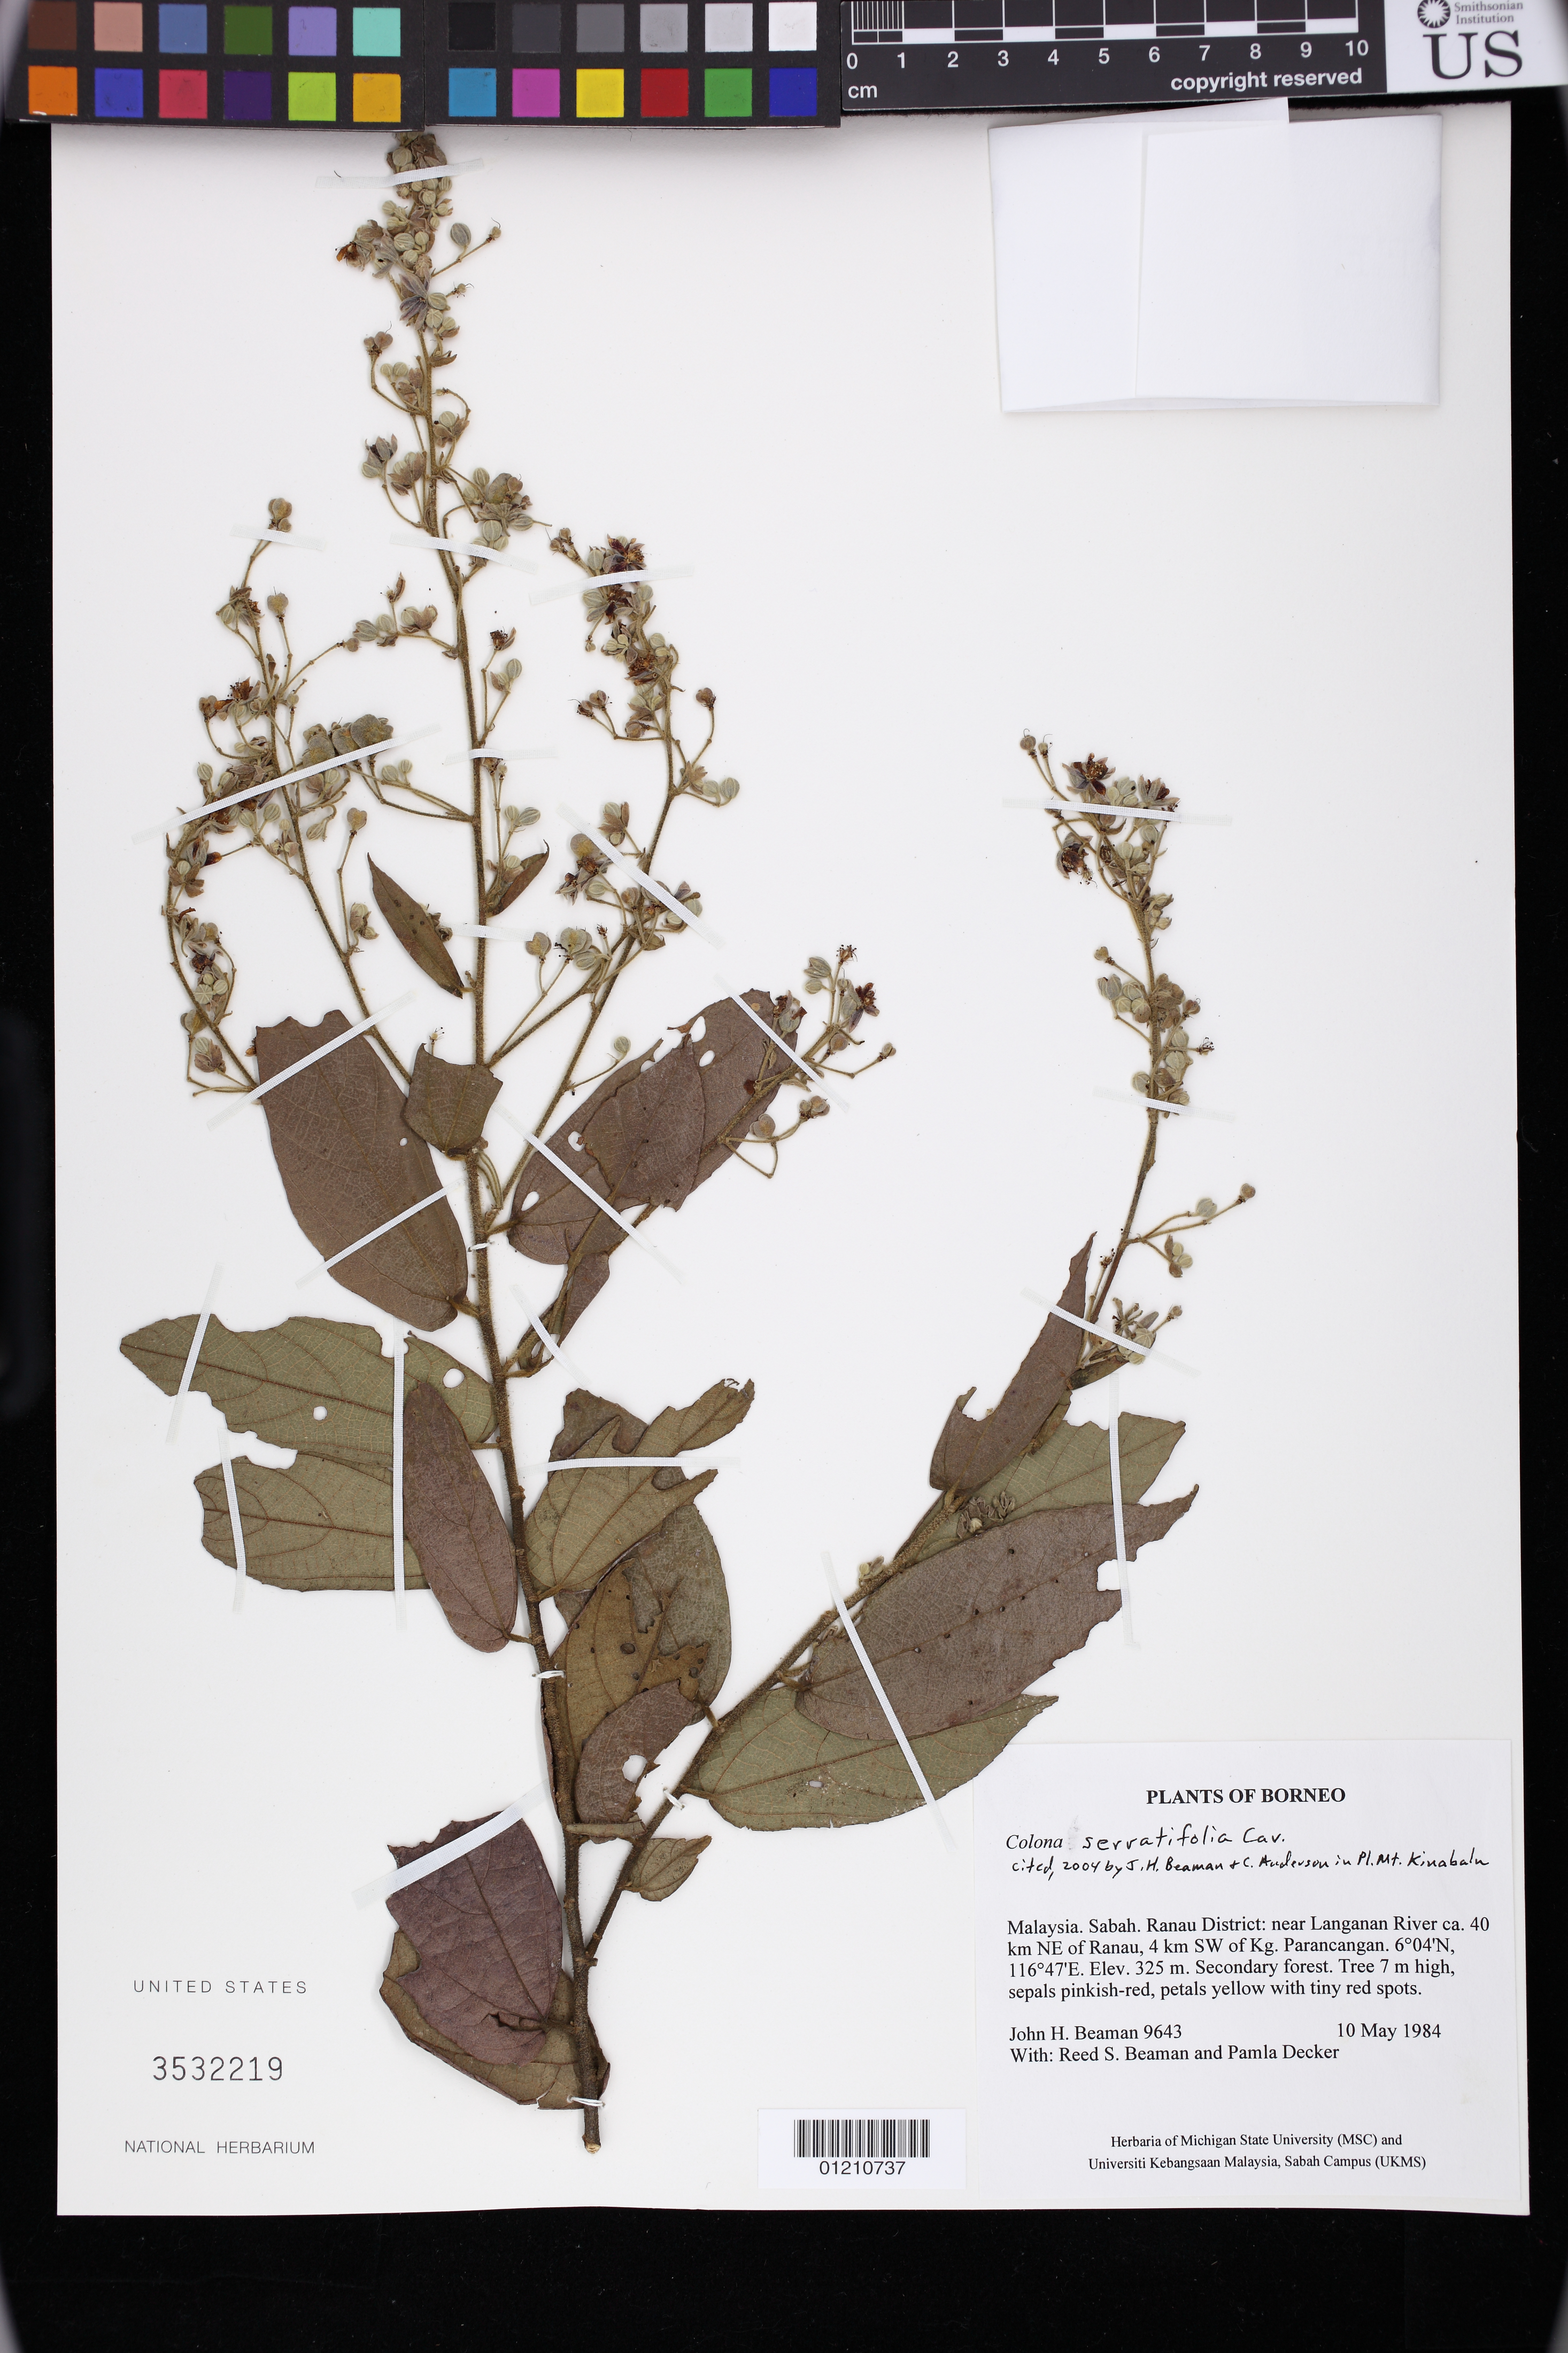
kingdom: Plantae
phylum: Tracheophyta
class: Magnoliopsida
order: Malvales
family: Malvaceae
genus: Colona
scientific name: Colona serratifolia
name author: Cav.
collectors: J. H. Beaman, R. S. Beaman & P. Decker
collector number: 9643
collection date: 1984-05-10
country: Malaysia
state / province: Sabah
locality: Ranau District: near Sungai Langanan (Langanan River) ca. 40 km NE of Ranau, 4 km SW of Kg. Parancangan.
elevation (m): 325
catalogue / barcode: US 3532219